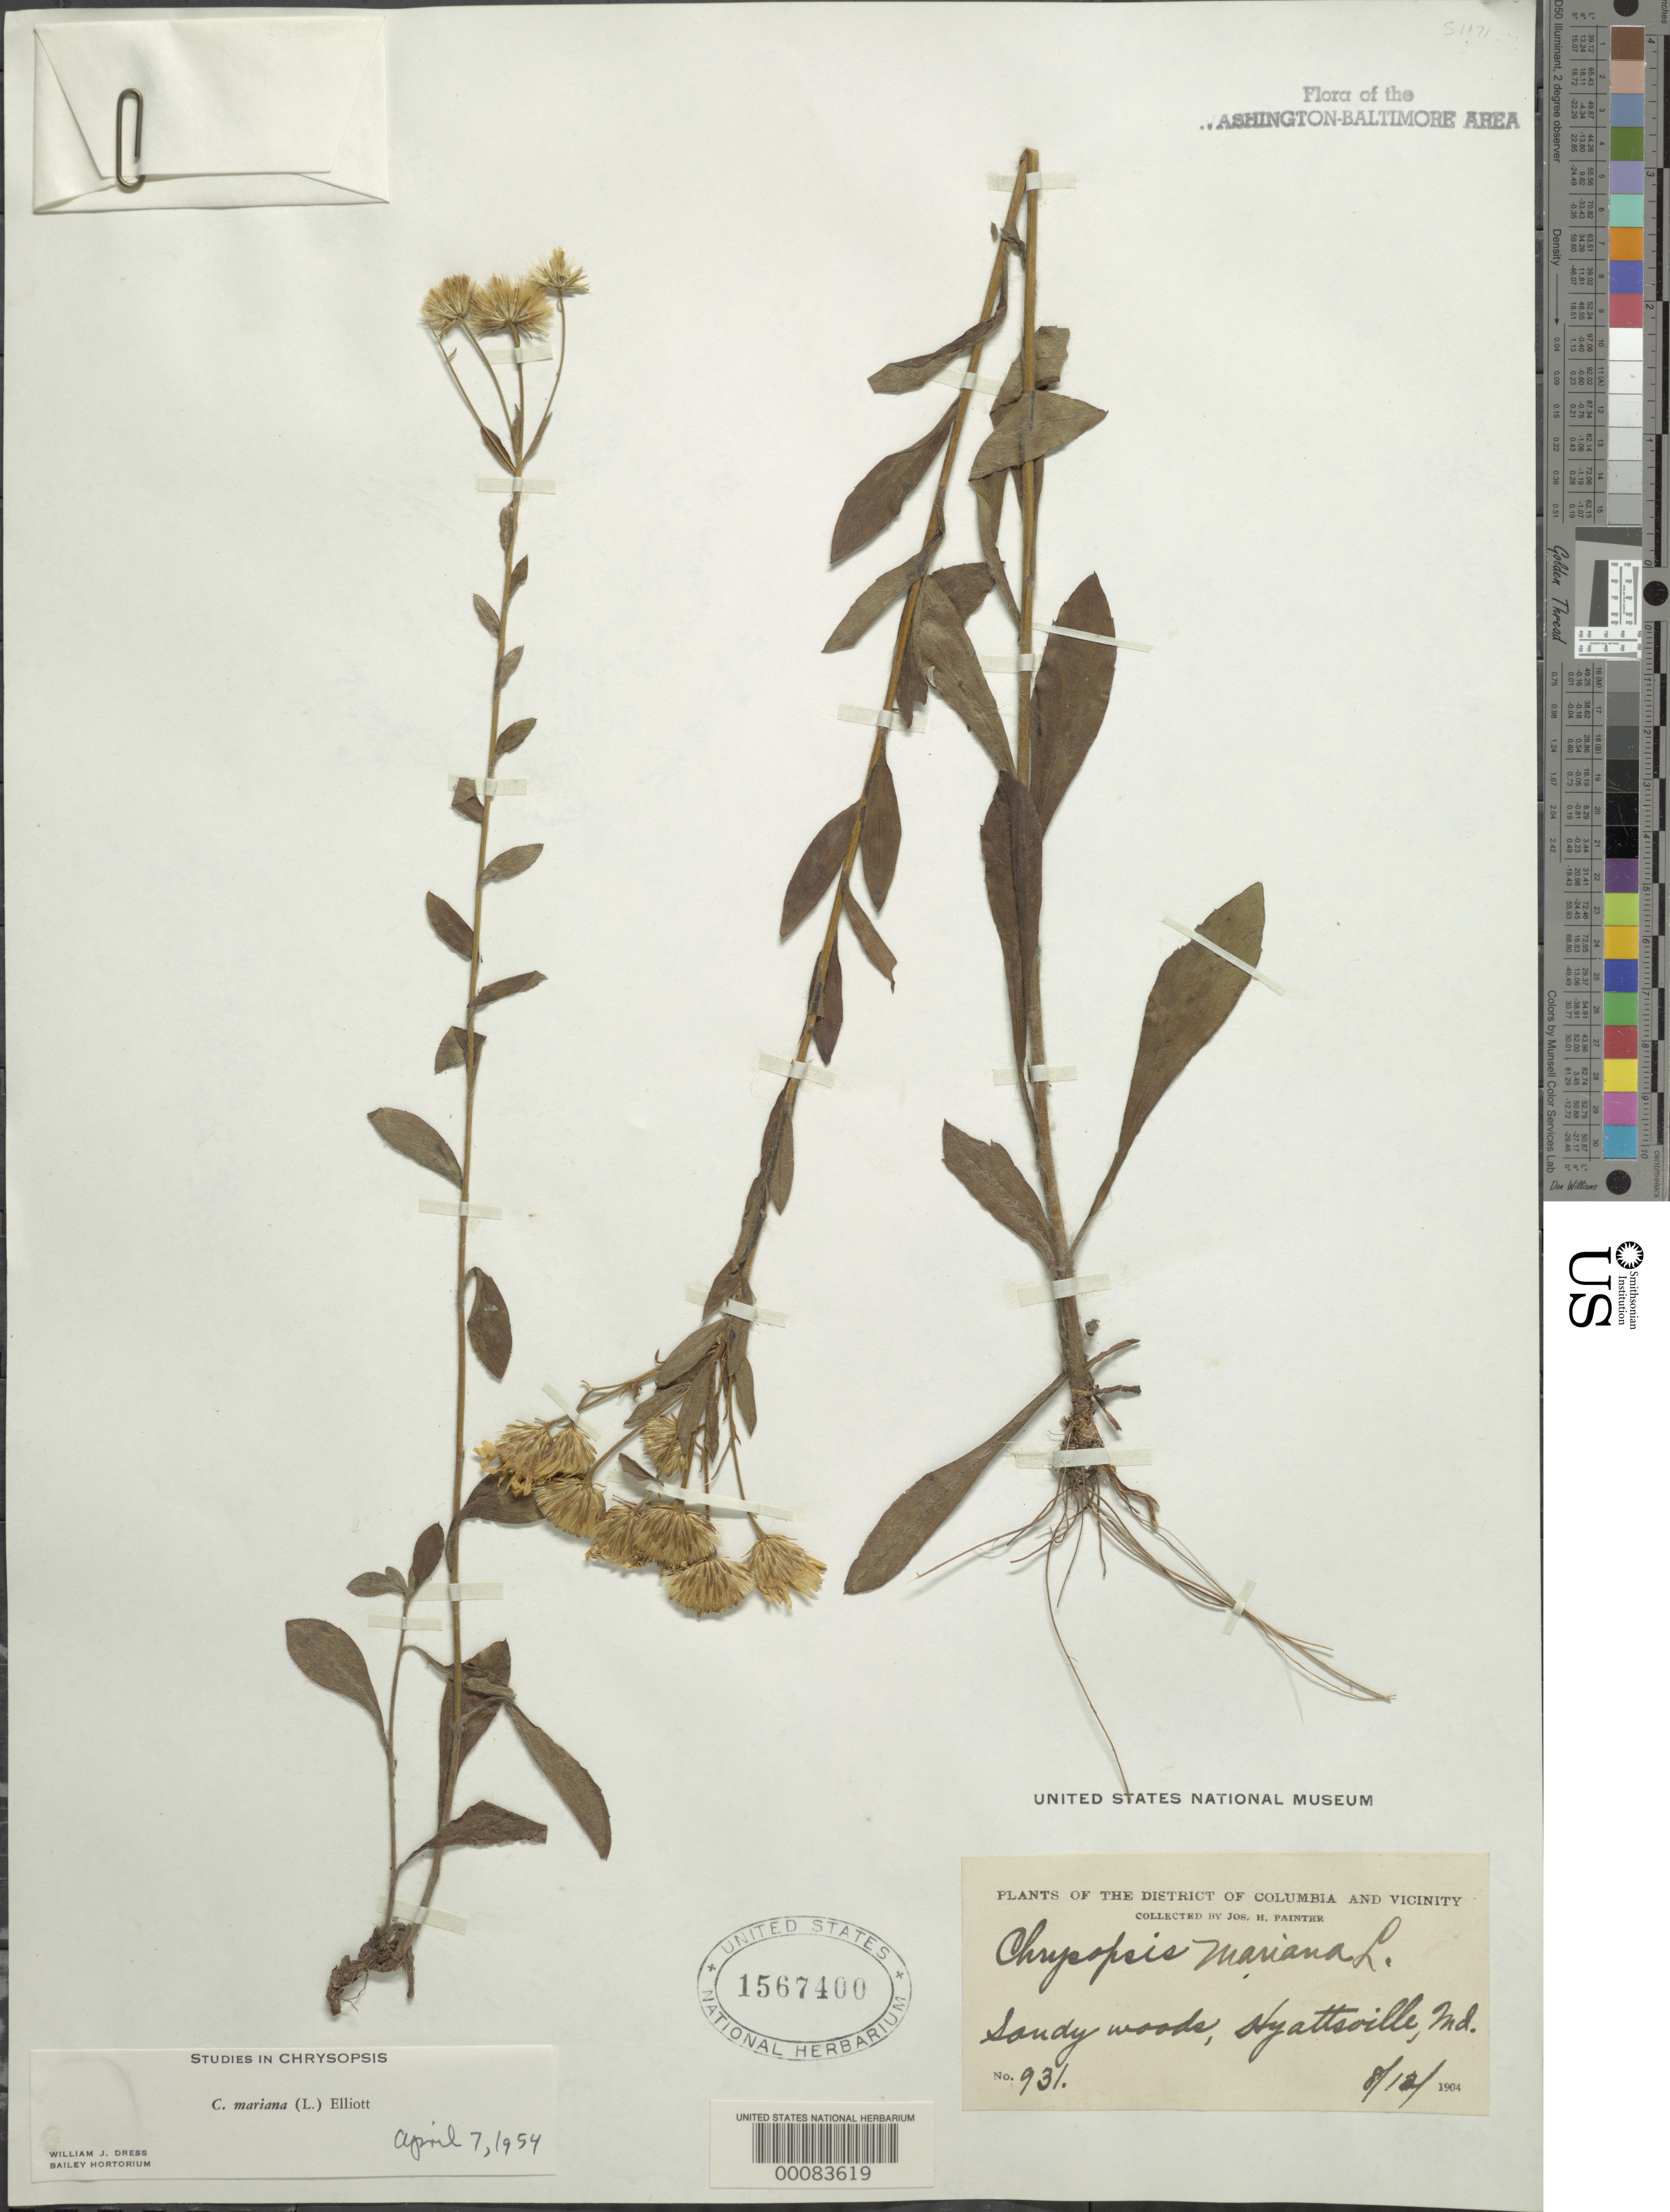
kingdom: Plantae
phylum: Tracheophyta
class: Magnoliopsida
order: Asterales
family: Asteraceae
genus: Chrysopsis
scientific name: Chrysopsis mariana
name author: (L.) Elliott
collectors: J. H. Painter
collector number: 931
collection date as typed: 12 Aug 1904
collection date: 1904-08-12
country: United States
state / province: Maryland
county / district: Prince George's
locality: Hyattsville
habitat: Sandy woods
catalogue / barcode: US 1567400